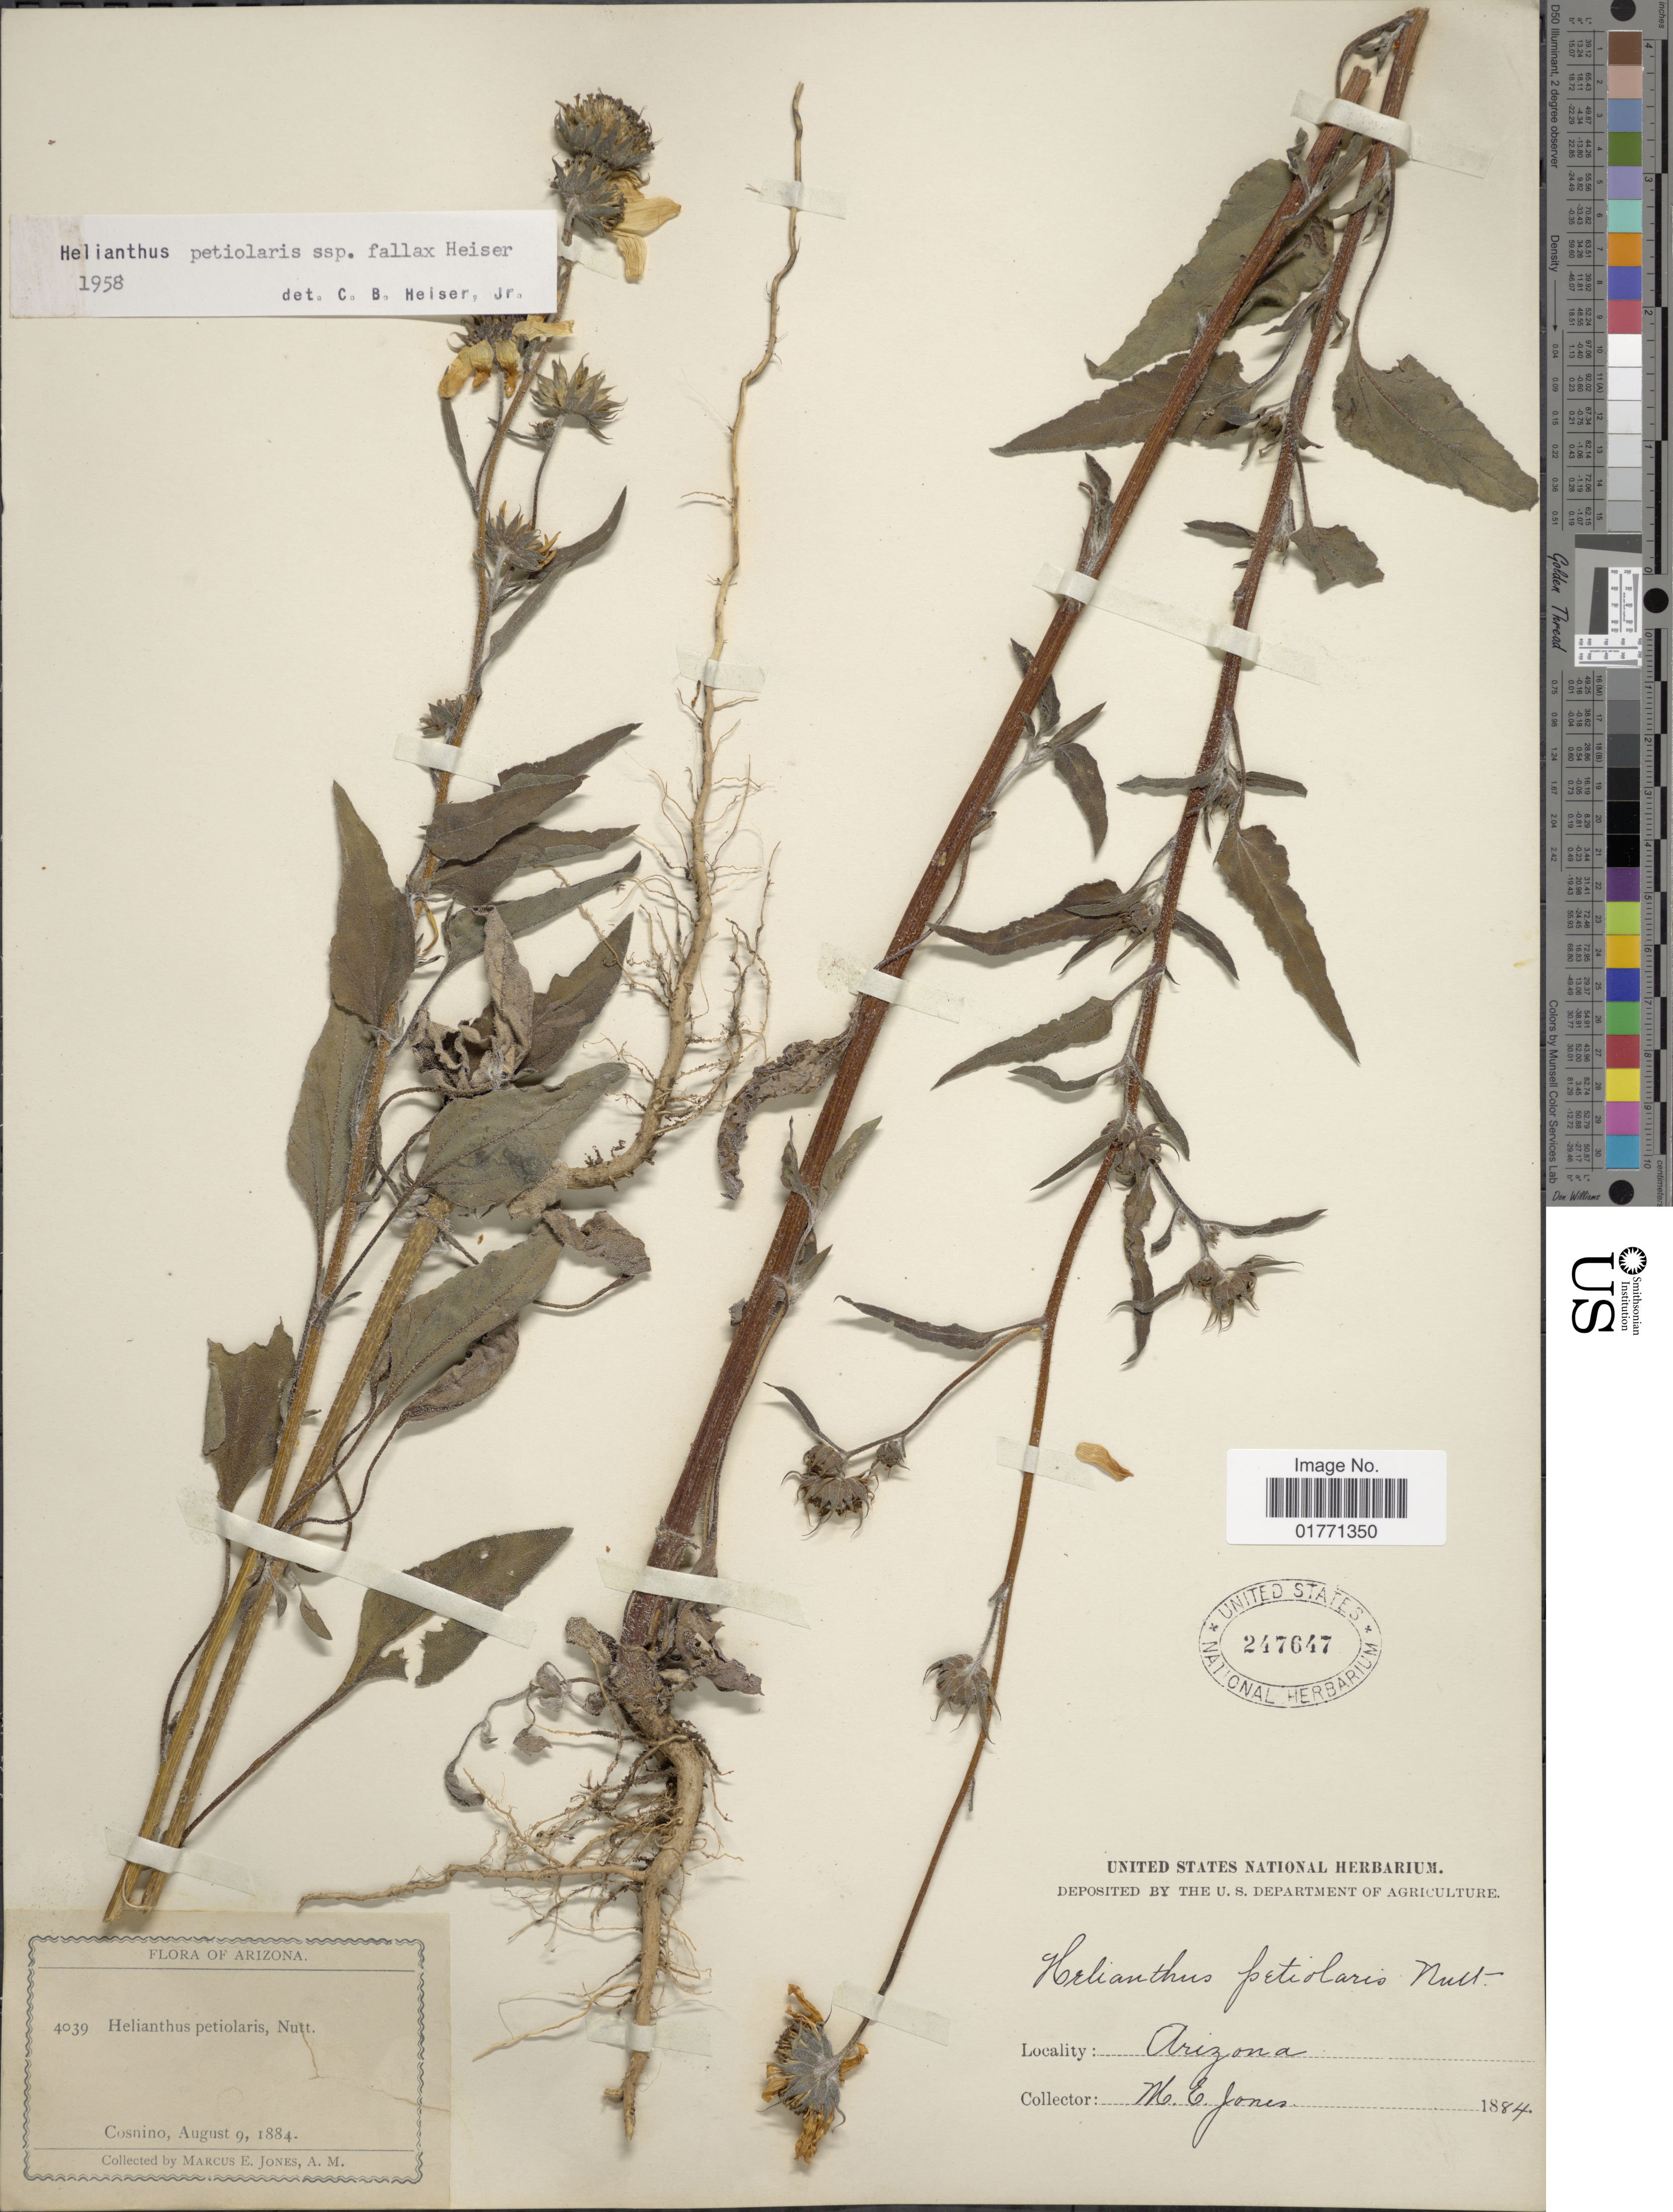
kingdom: Plantae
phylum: Tracheophyta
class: Magnoliopsida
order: Asterales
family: Asteraceae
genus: Helianthus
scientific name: Helianthus petiolaris subsp. fallax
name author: Heiser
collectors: M. E. Jones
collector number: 4039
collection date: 1884-08-09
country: United States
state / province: Arizona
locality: Cosnino.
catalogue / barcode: US 247647